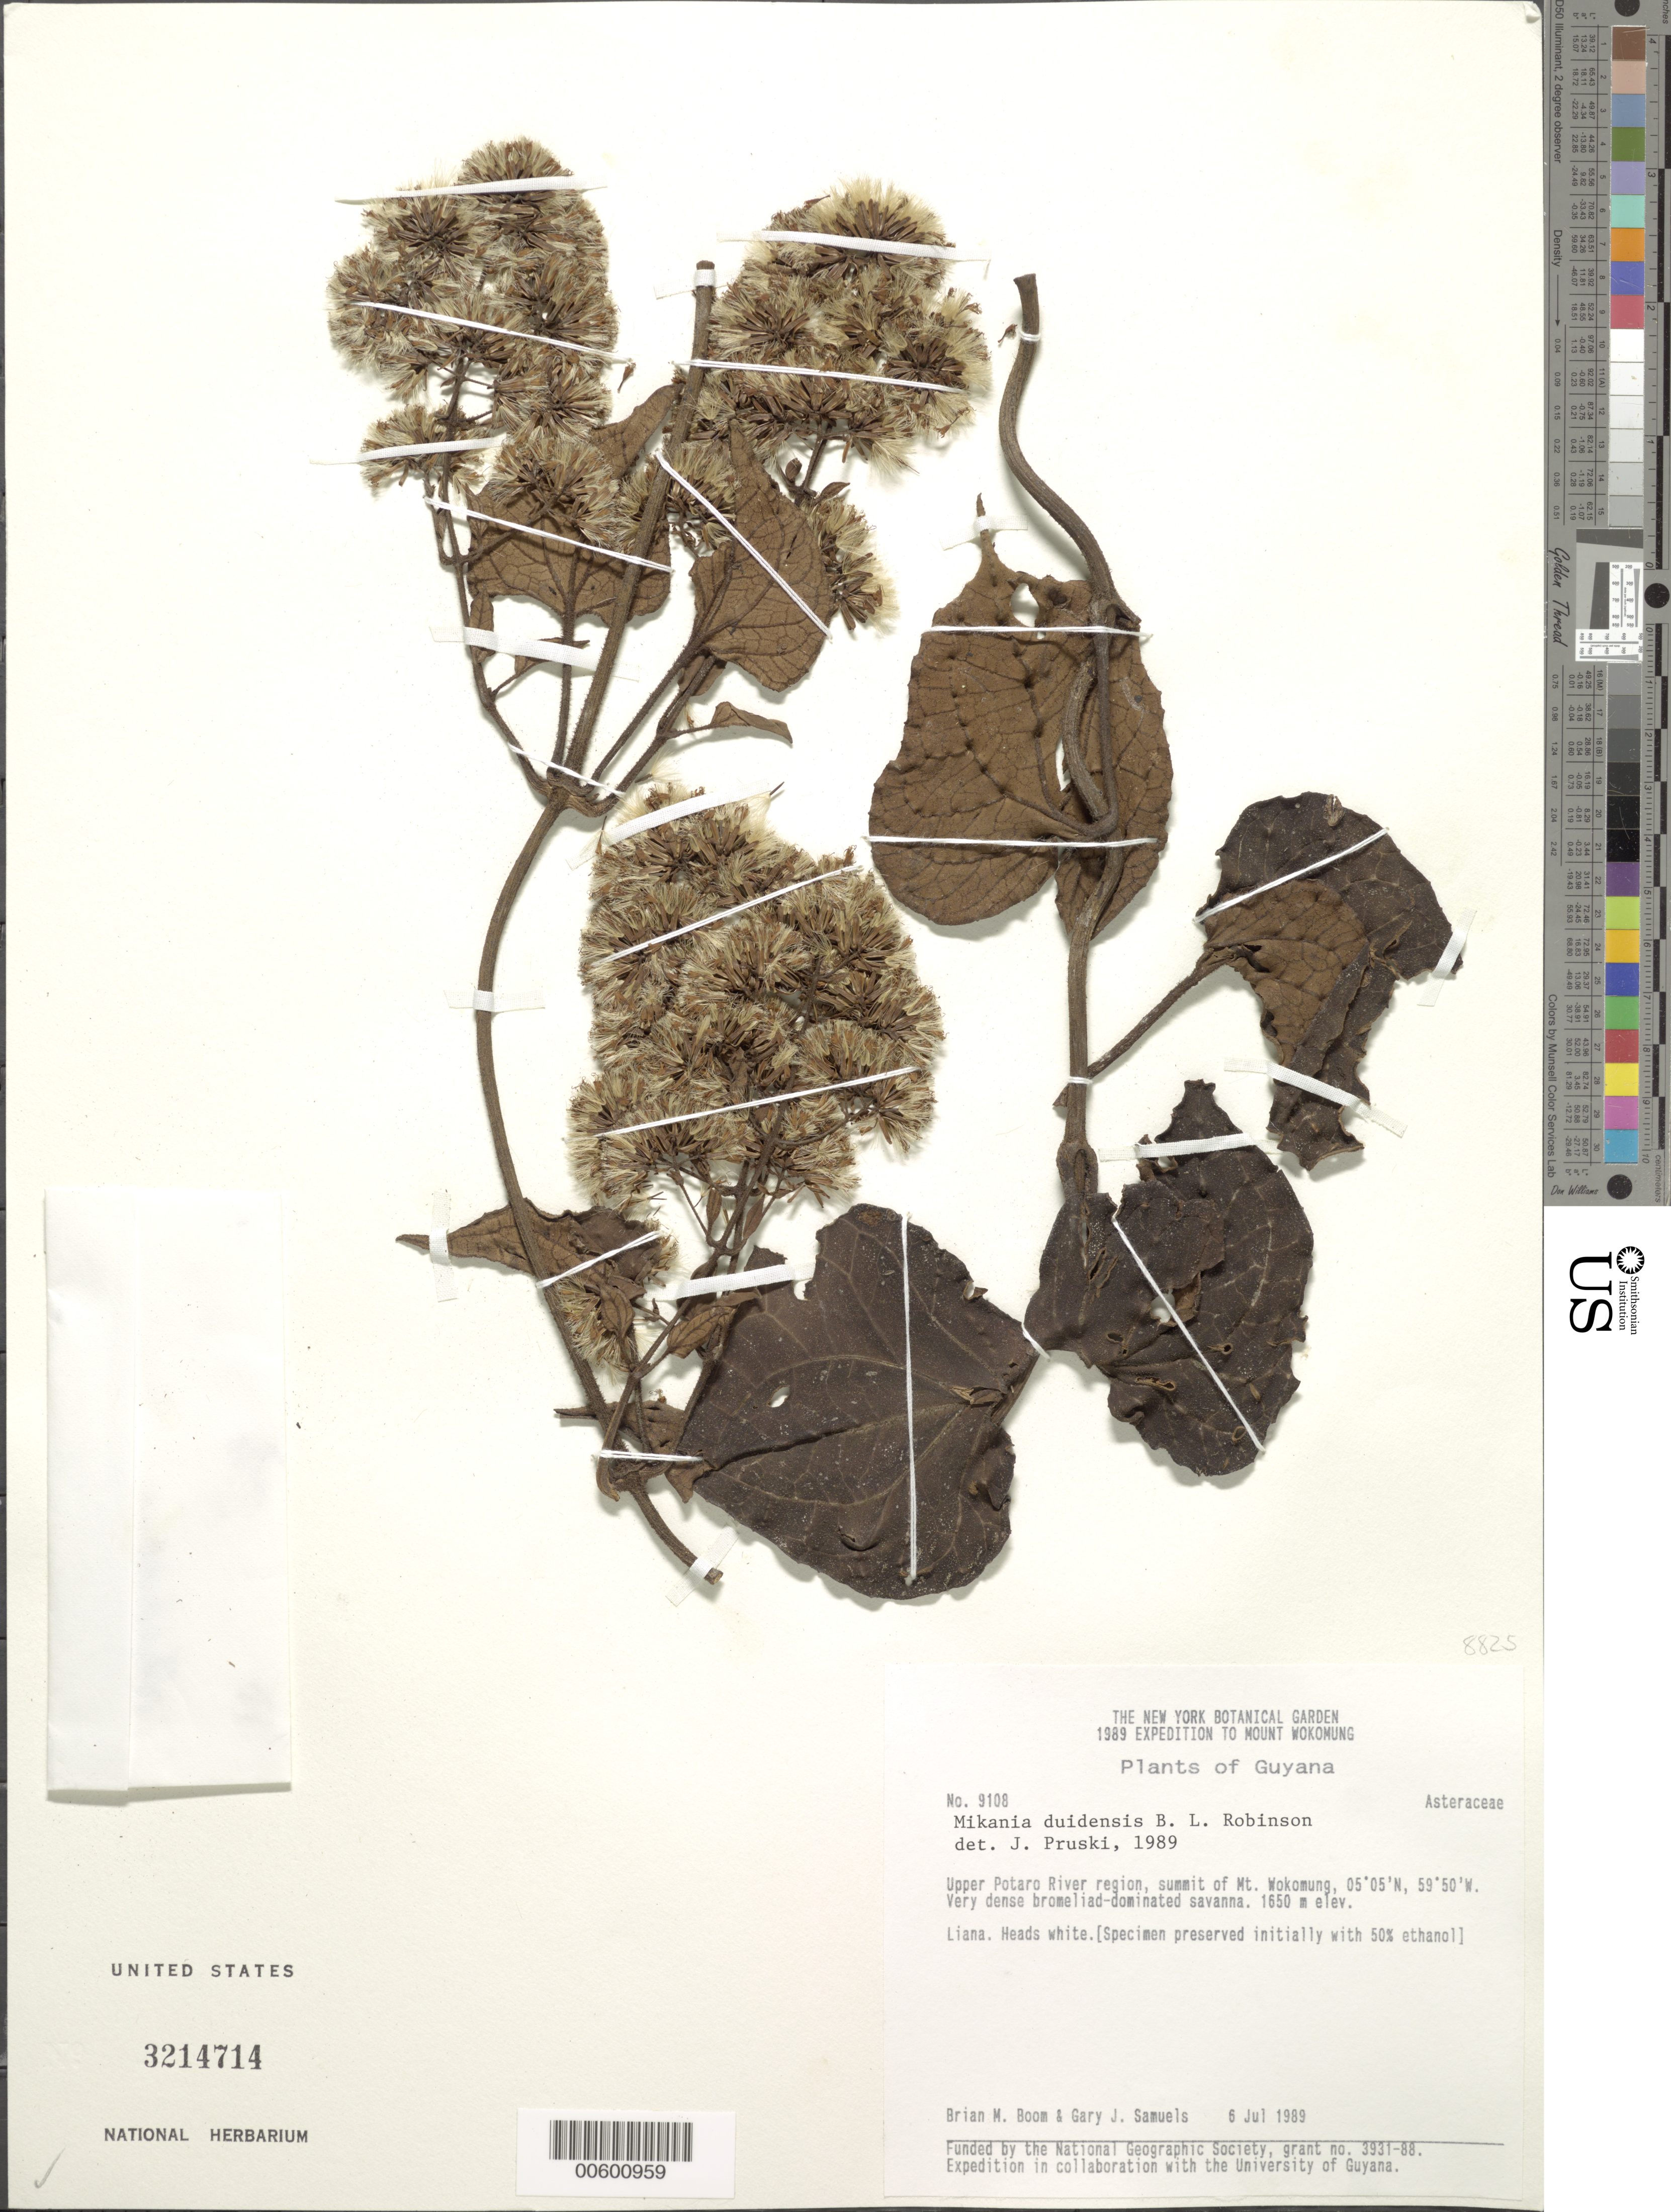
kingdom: Plantae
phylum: Tracheophyta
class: Magnoliopsida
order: Asterales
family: Asteraceae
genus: Mikania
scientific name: Mikania duidensis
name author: B.L. Rob.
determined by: Pruski, J. F.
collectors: B. M. Boom & G. Samuels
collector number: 9108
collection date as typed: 6-Jul-89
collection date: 1989-07-06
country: Guyana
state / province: Potaro-Siparuni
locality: Mt. Wokomung, summit, upper Potaro R.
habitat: Very dense bromeliad-dominated savanna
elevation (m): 1650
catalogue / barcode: US 3214714